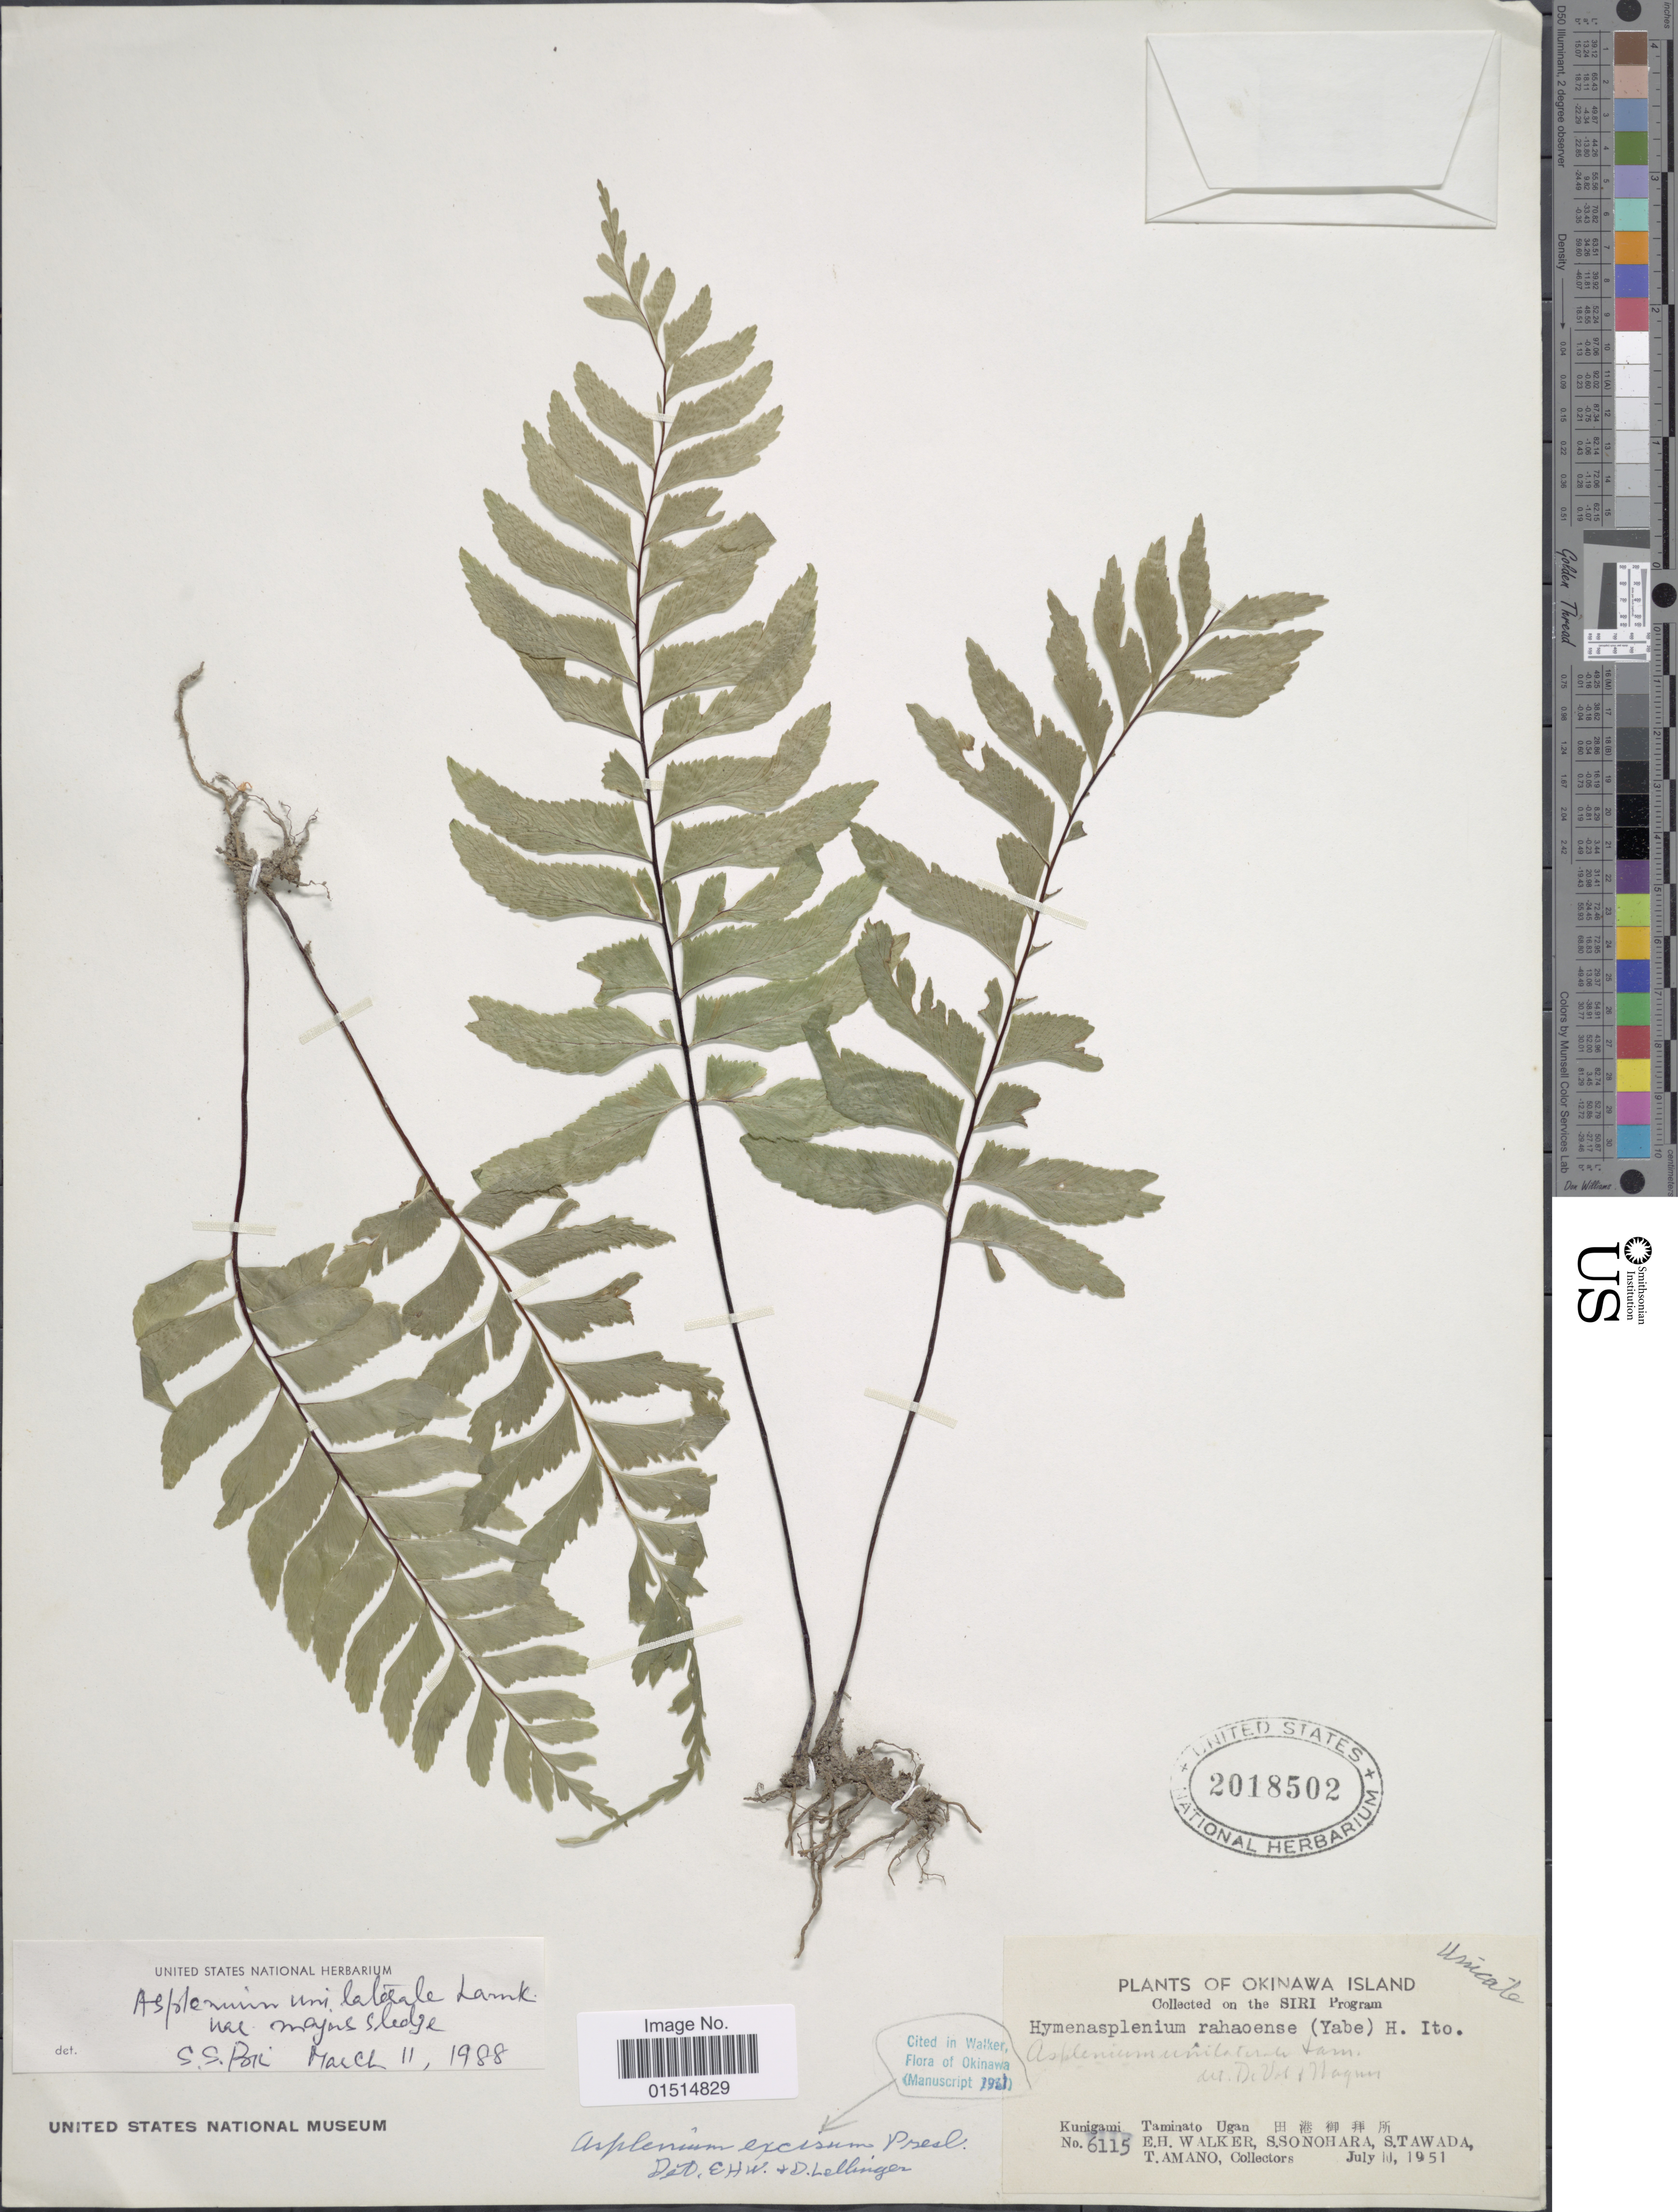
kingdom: Plantae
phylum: Tracheophyta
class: Polypodiopsida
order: Polypodiales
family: Aspleniaceae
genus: Hymenasplenium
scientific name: Hymenasplenium excisum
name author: C. Presl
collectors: E. H. Walker, S. Sonohara, S. Tawada & T. Amano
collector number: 6115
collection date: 1951-07-10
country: Japan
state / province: Okinawa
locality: Kunigami Taminato Ugan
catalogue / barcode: US 2018502